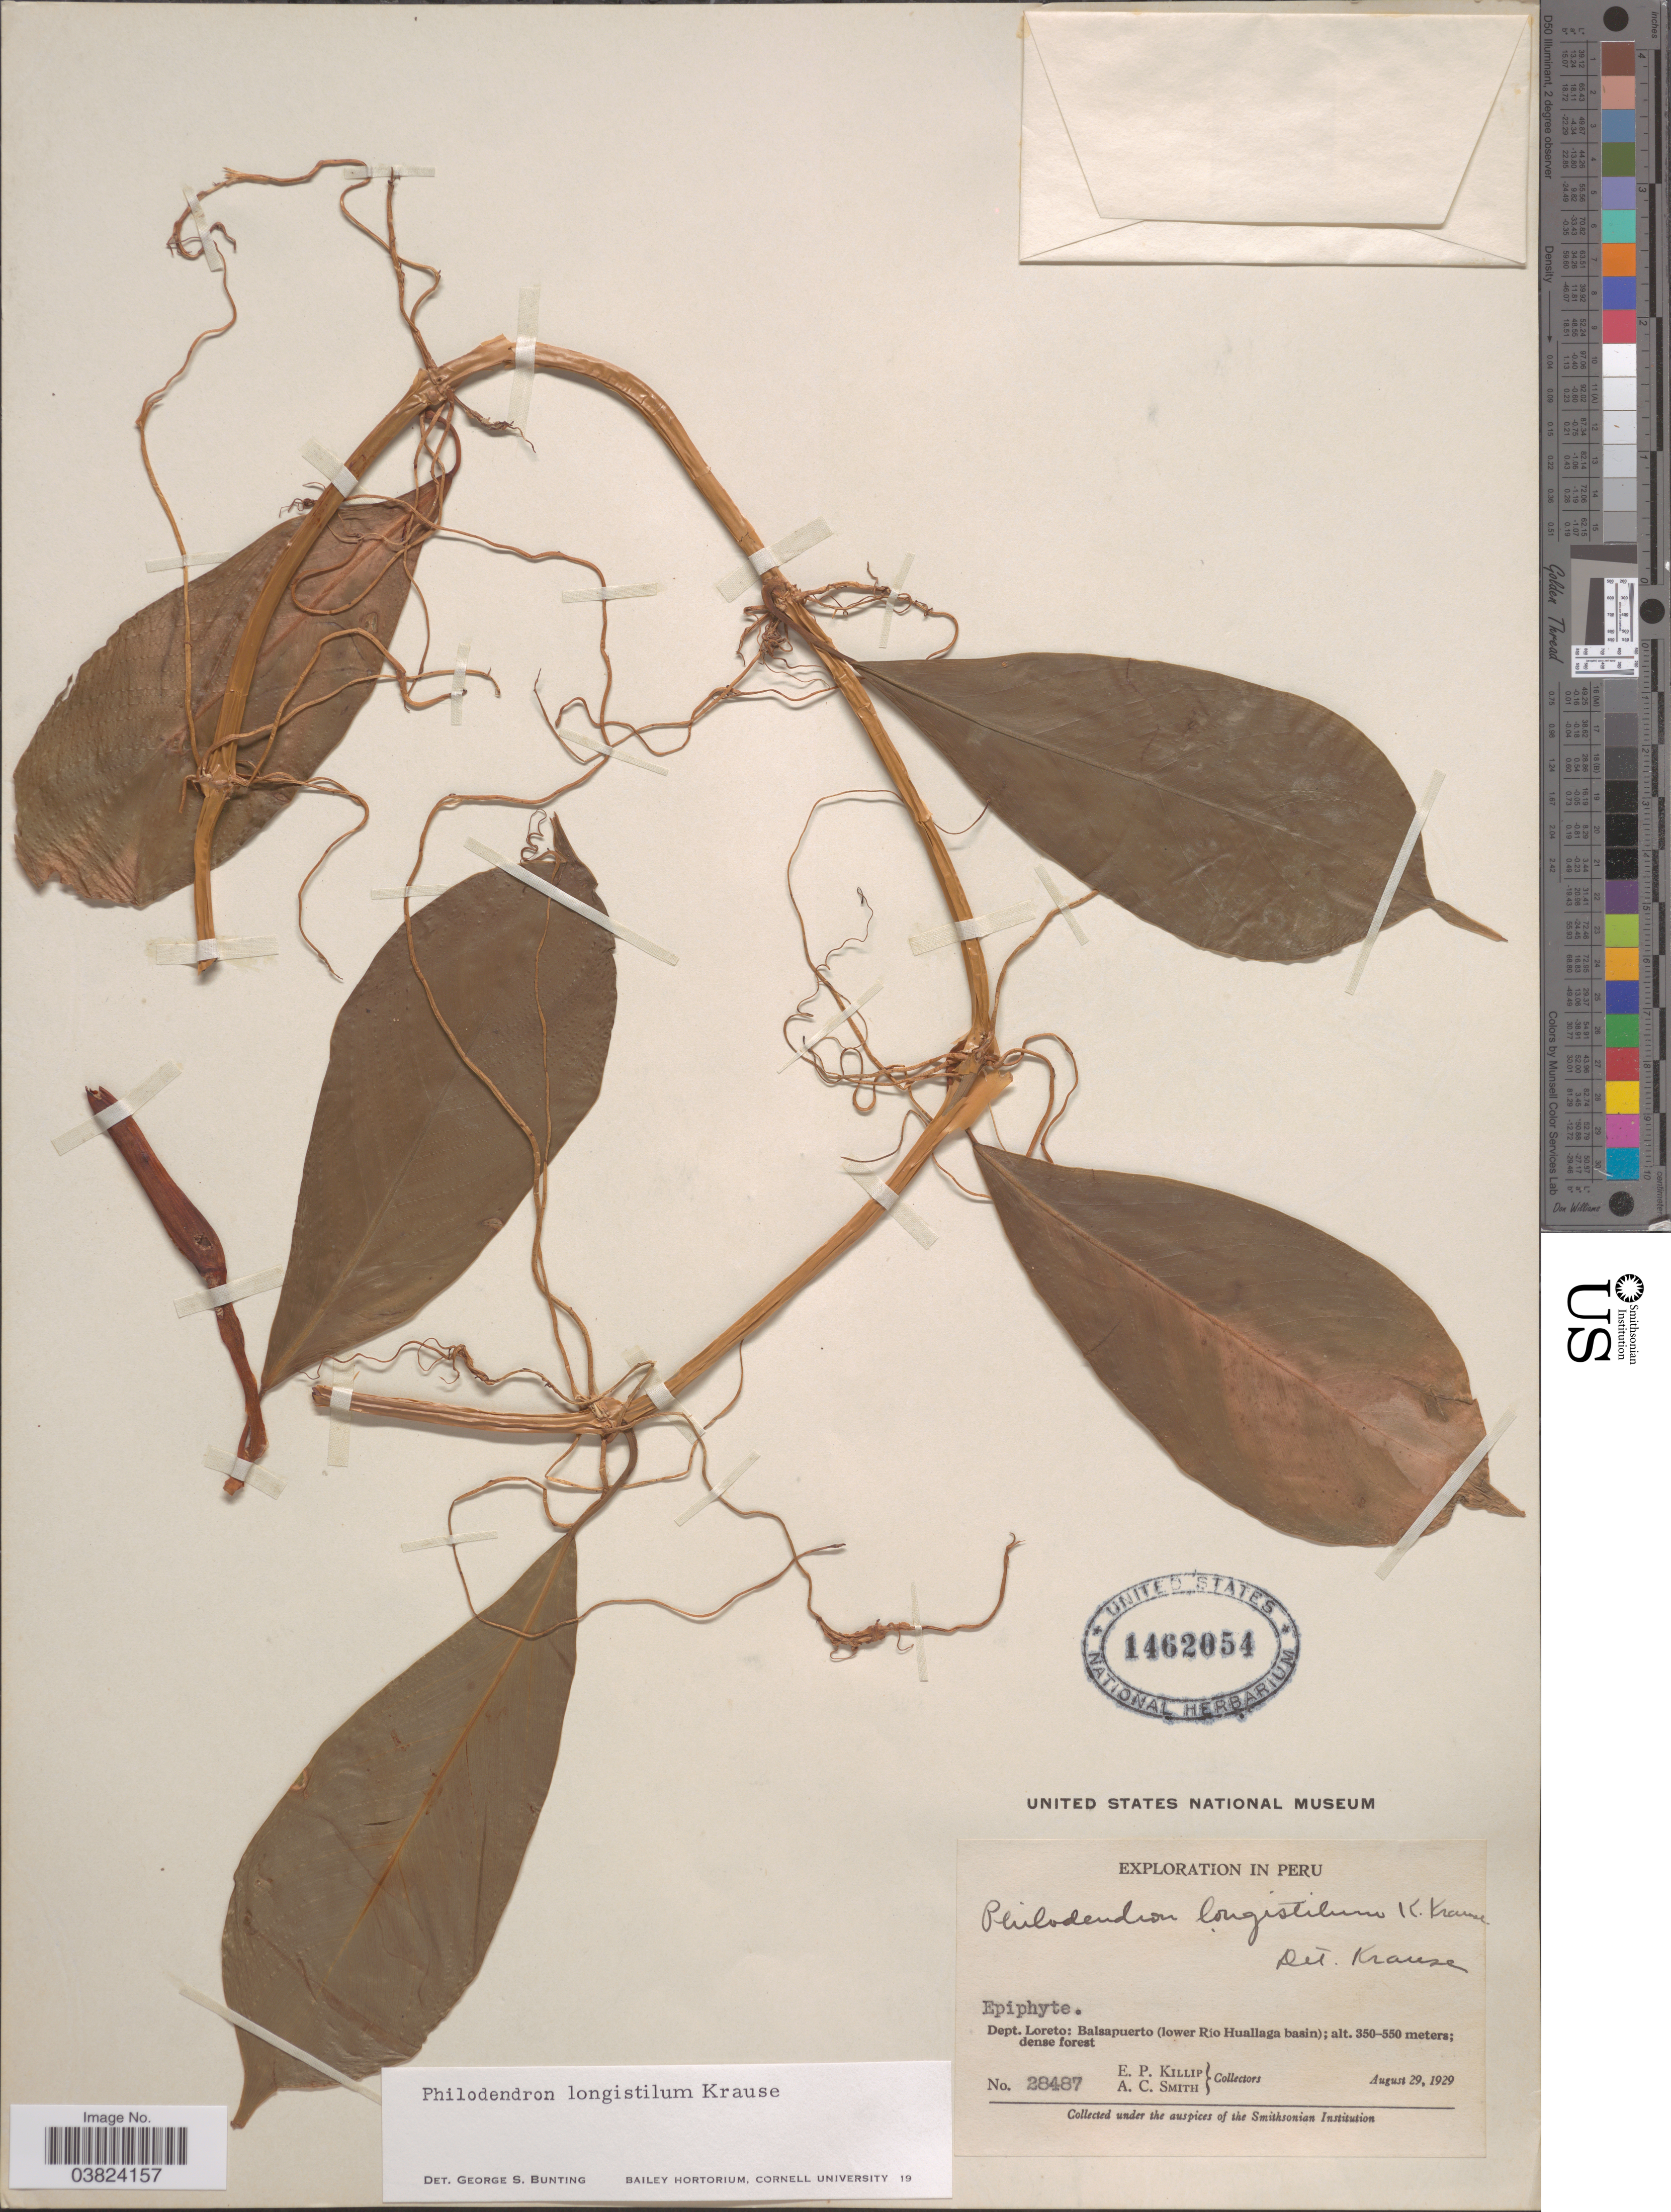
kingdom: Plantae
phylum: Tracheophyta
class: Liliopsida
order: Alismatales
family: Araceae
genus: Philodendron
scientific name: Philodendron longistilum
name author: K. Krause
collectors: E. P. Killip & A. C. Smith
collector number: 28487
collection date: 1929-08-29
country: Peru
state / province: Loreto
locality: Dept. Loreto: Balsapuerto (lower Río Huallaga basin).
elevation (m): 350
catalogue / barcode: US 1462054